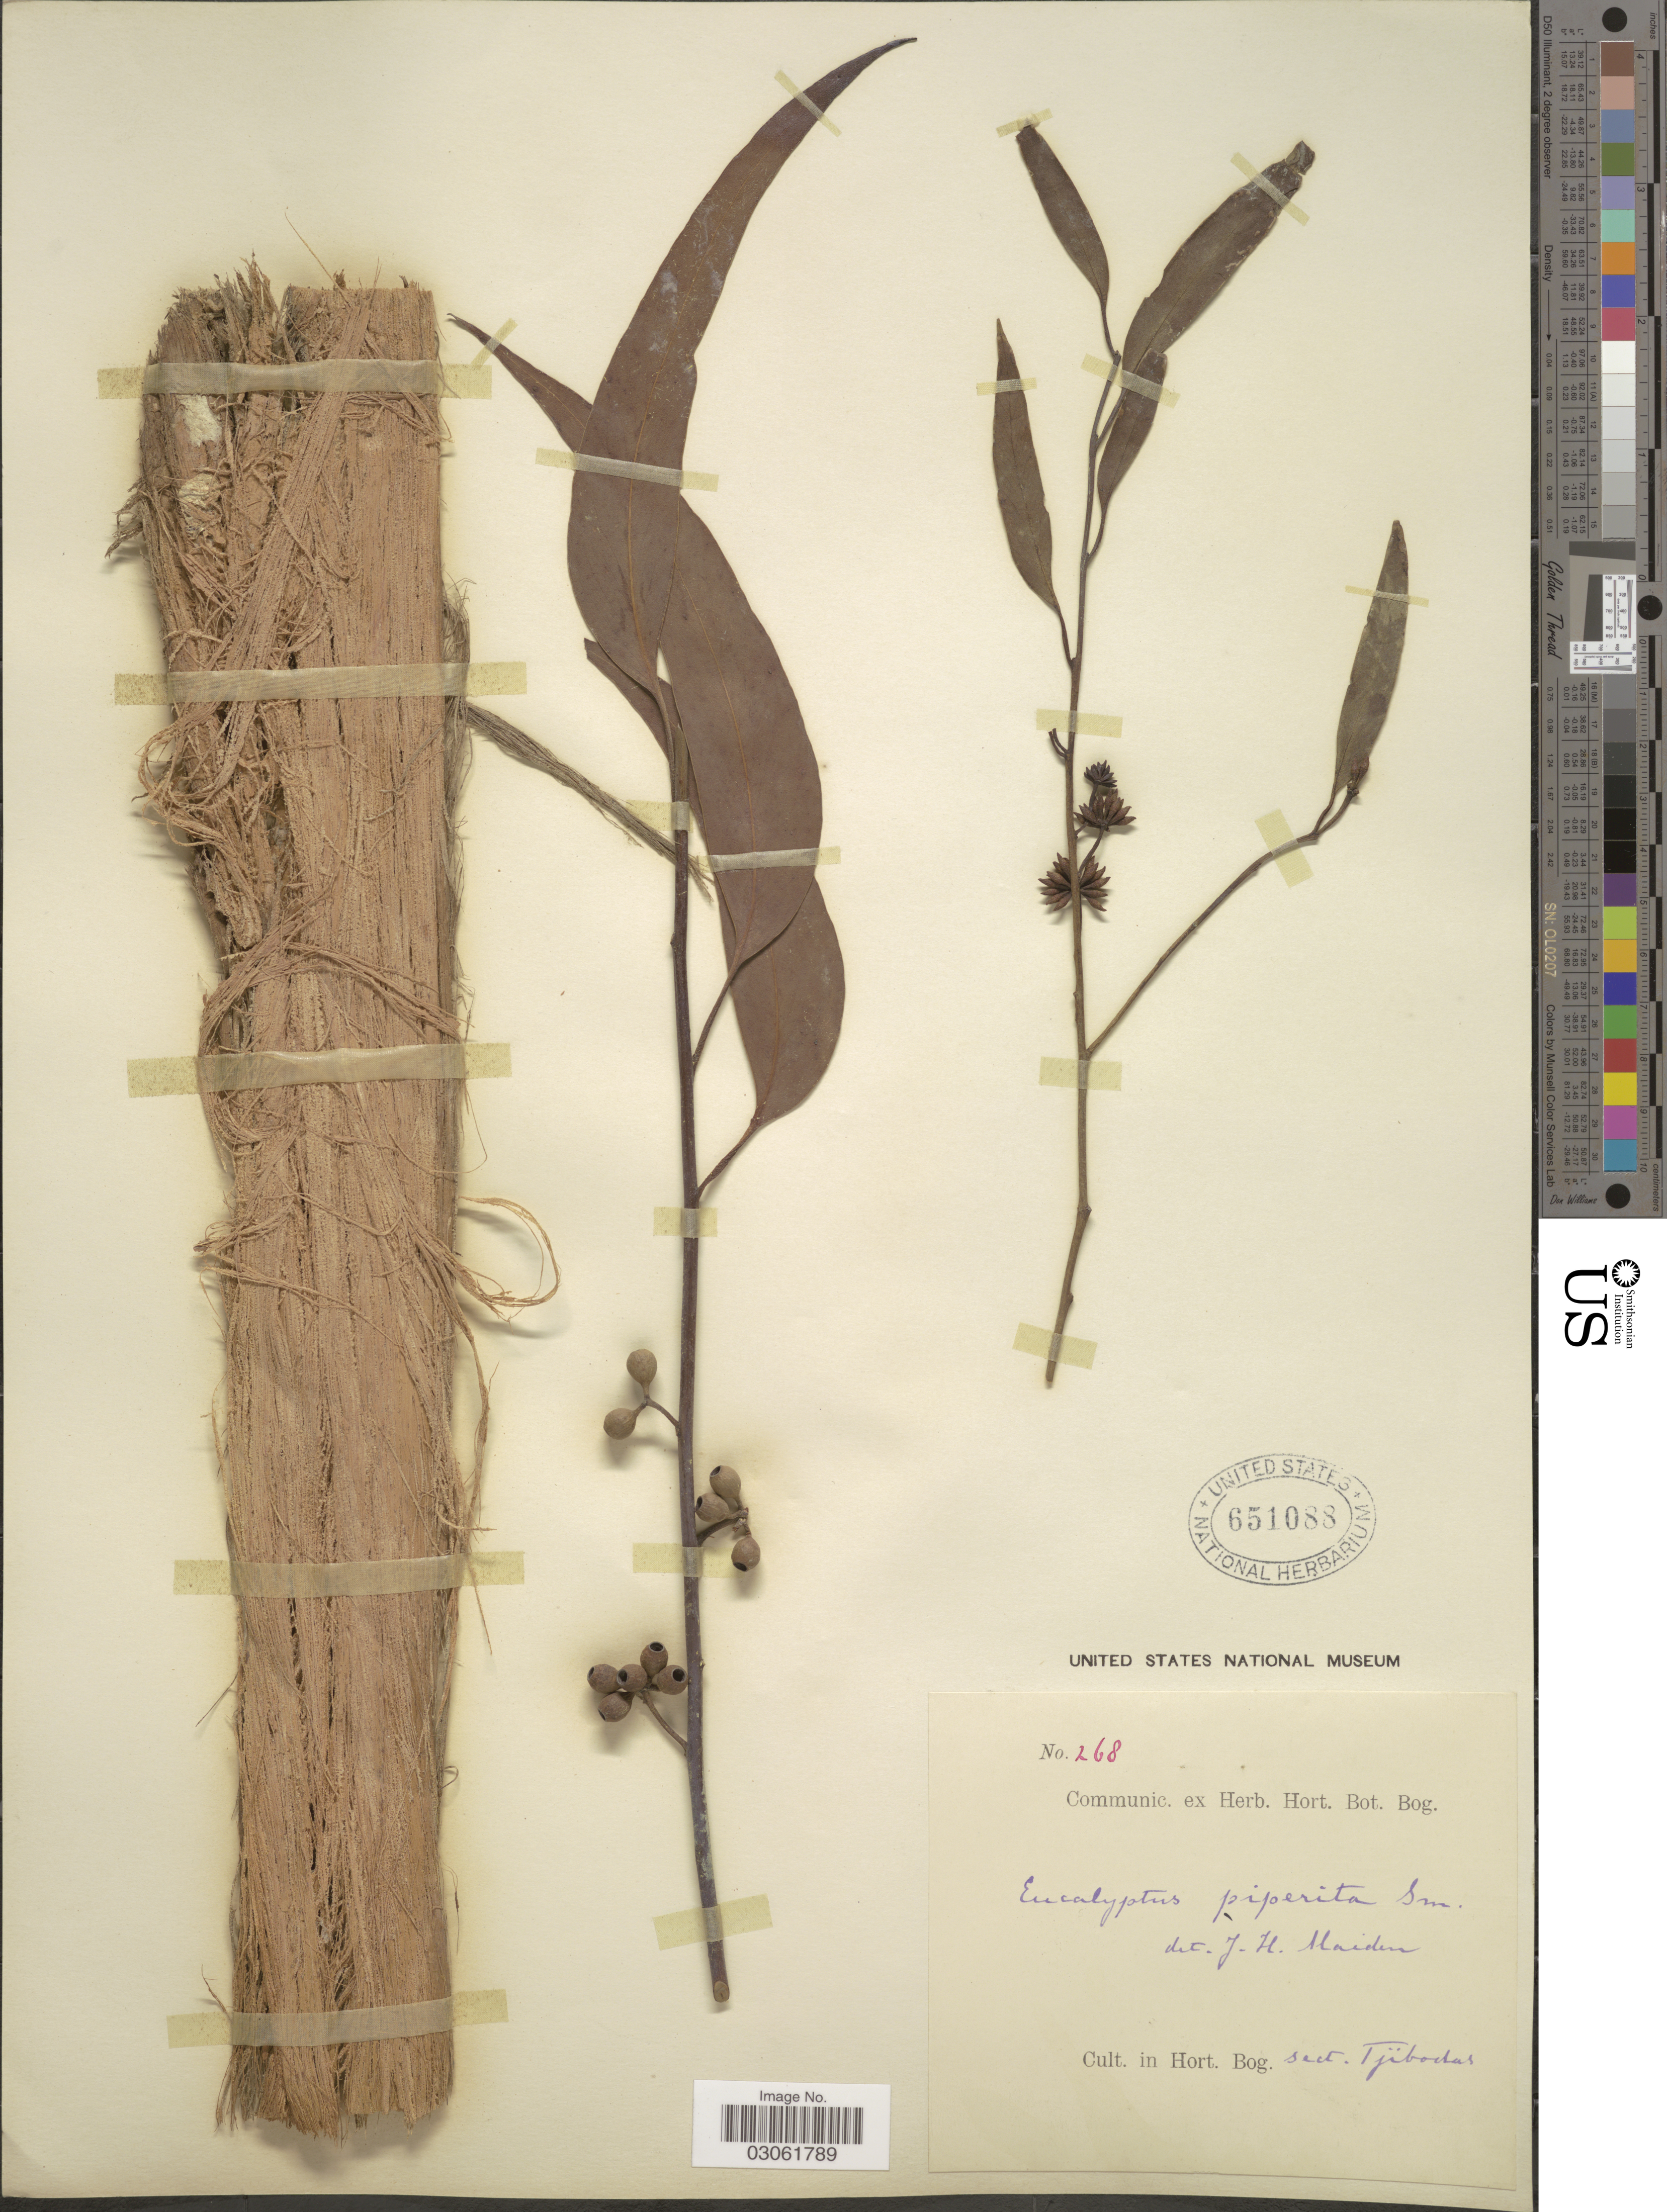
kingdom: Plantae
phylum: Tracheophyta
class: Magnoliopsida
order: Myrtales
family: Myrtaceae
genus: Eucalyptus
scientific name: Eucalyptus piperita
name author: J. White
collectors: ex herb. Hort. Bot. Bog.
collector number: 268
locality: Cult. in Hort. Bog. sect. Tjibodas.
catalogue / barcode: US 651088